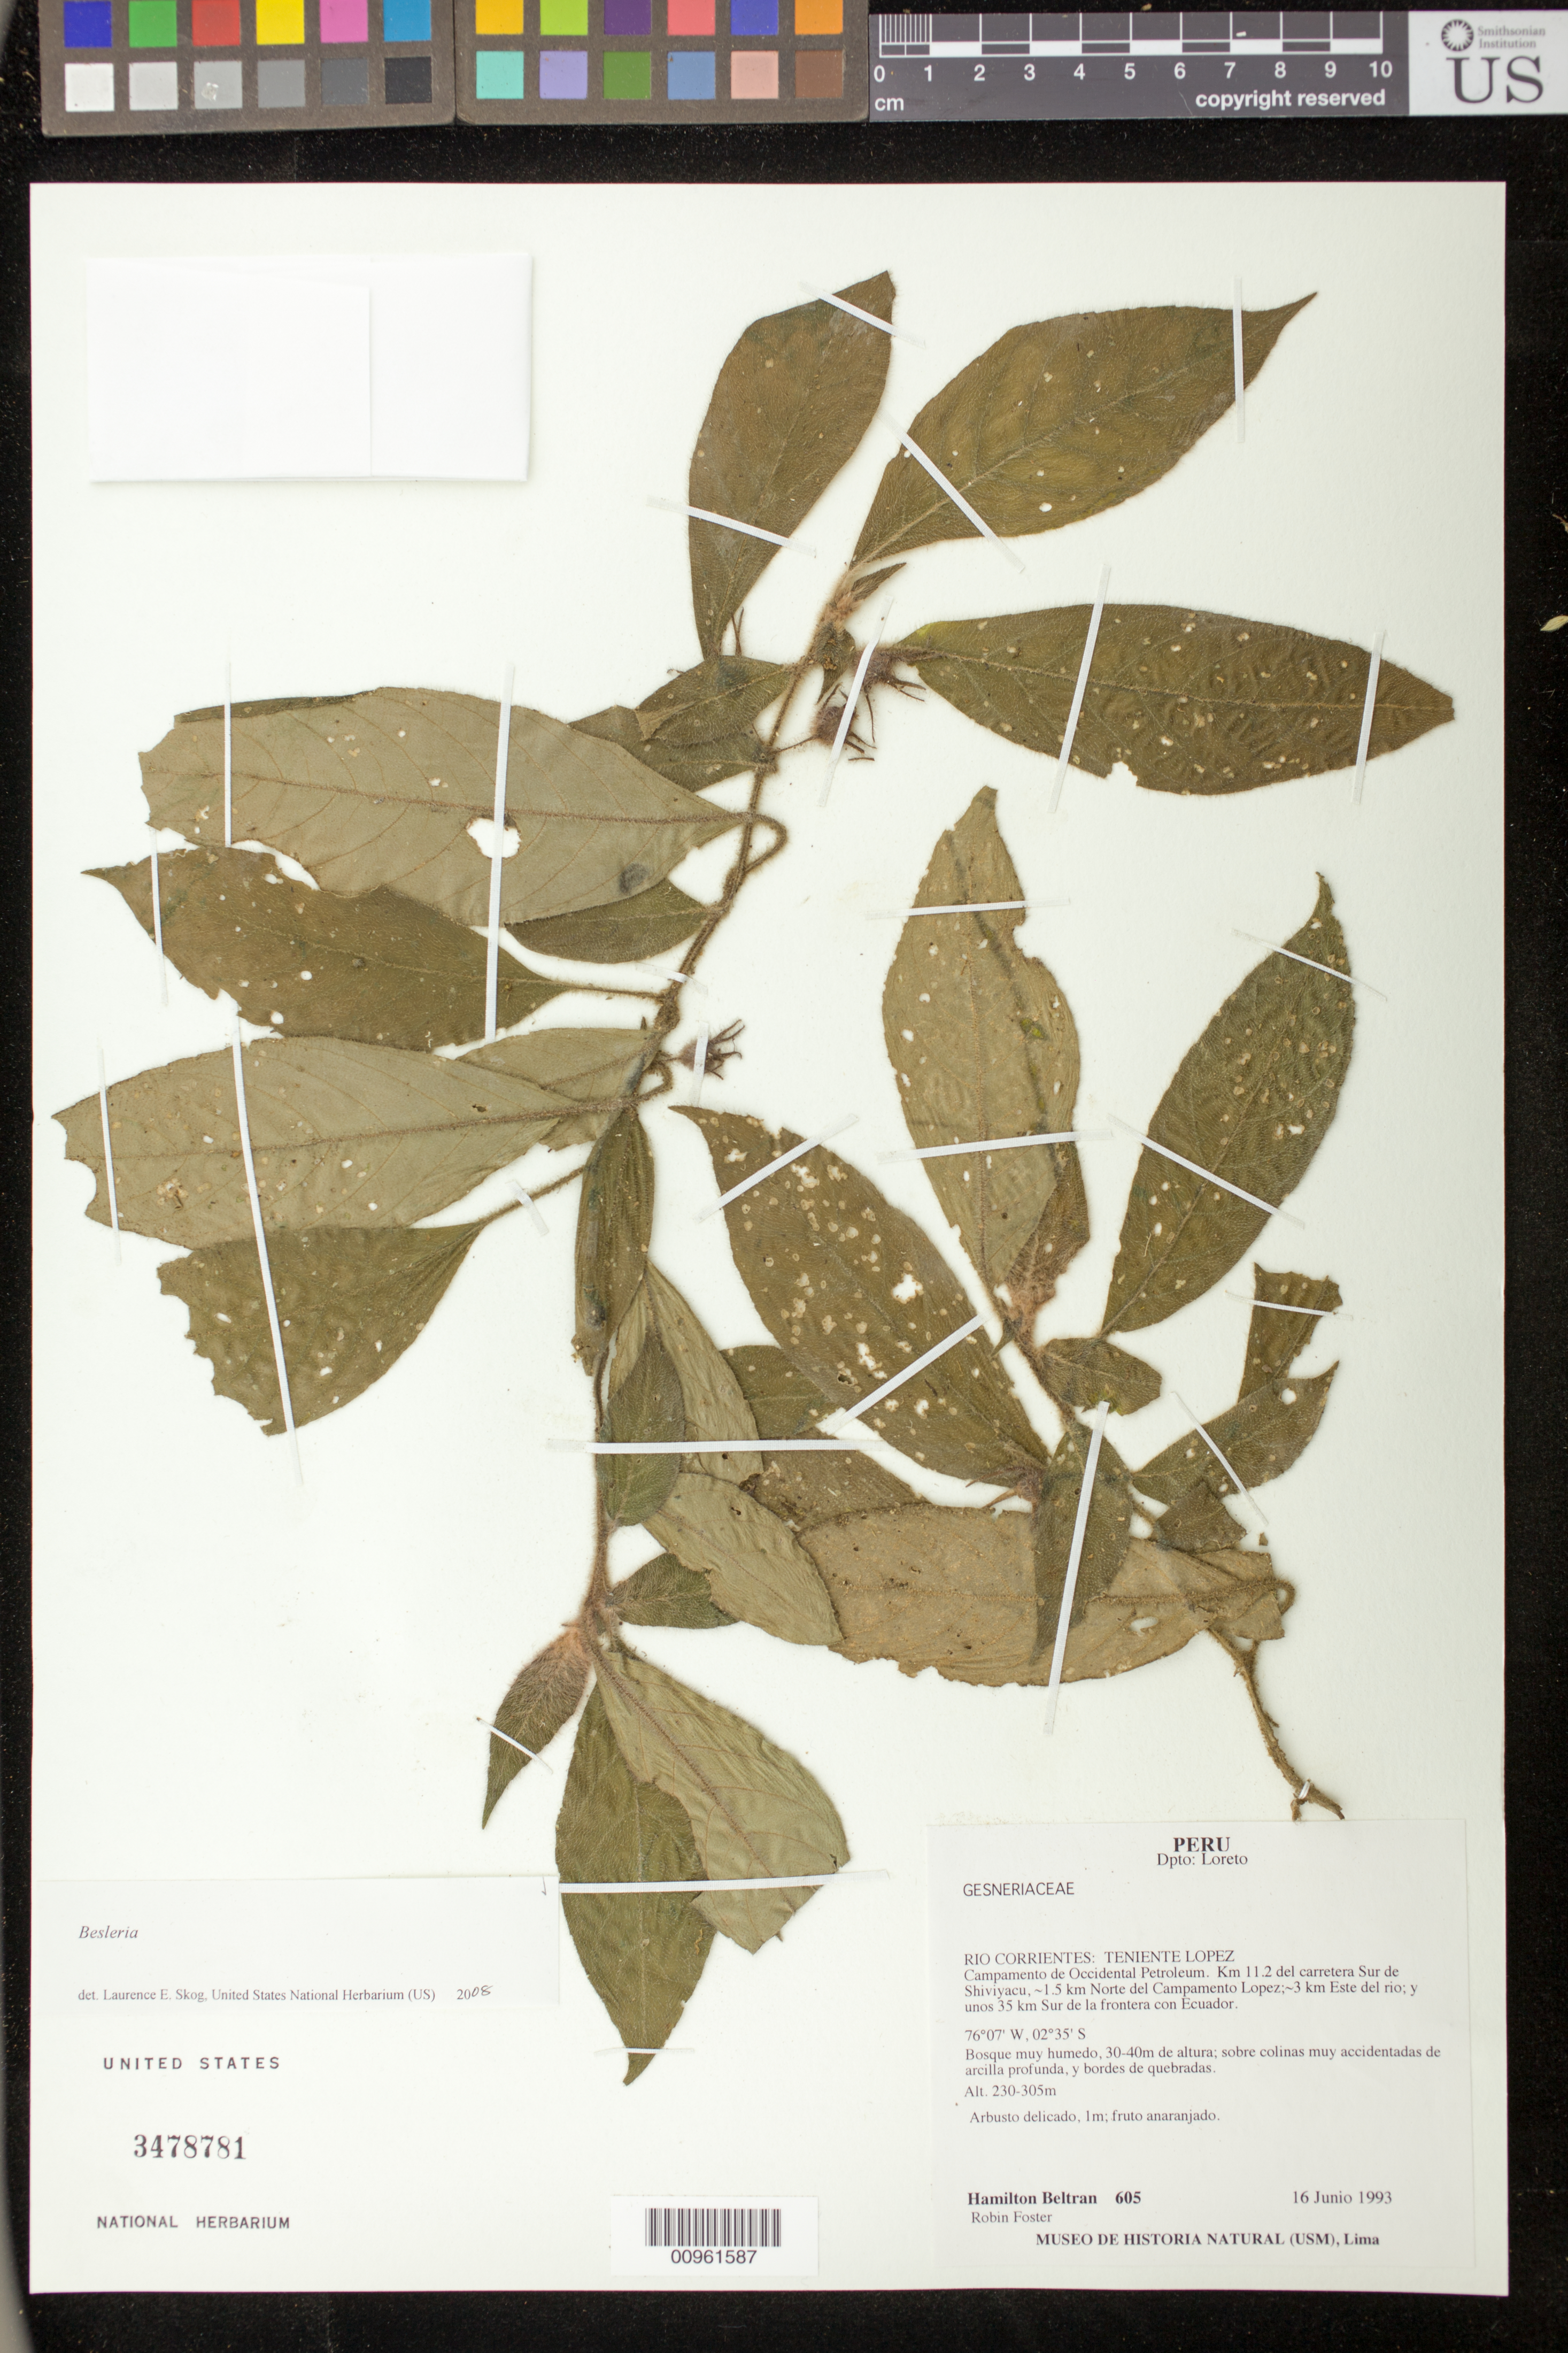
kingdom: Plantae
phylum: Tracheophyta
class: Magnoliopsida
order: Lamiales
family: Gesneriaceae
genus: Besleria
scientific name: Besleria sp.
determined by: Skog, Laurence E.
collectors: H. Beltran & R. Foster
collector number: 605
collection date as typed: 16 Jun 1993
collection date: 1993-06-16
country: Peru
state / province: Loreto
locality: Rio Corrientes: Teniente Lopez. Campamento de Occidental Petroleum. Km 11.2 del carretera Sur de Shiviyacu, ~1.5 km Norte del Campamento Lopez; ~3 km Este del rio; y unos 35 km Sur de la frontera con Ecuador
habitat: Bosque muy humedo, 30-40 m de altura; sobre colinas muy accidentadas de arcilla profunda, y bordes de quebradas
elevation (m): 230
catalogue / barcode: US 3478781